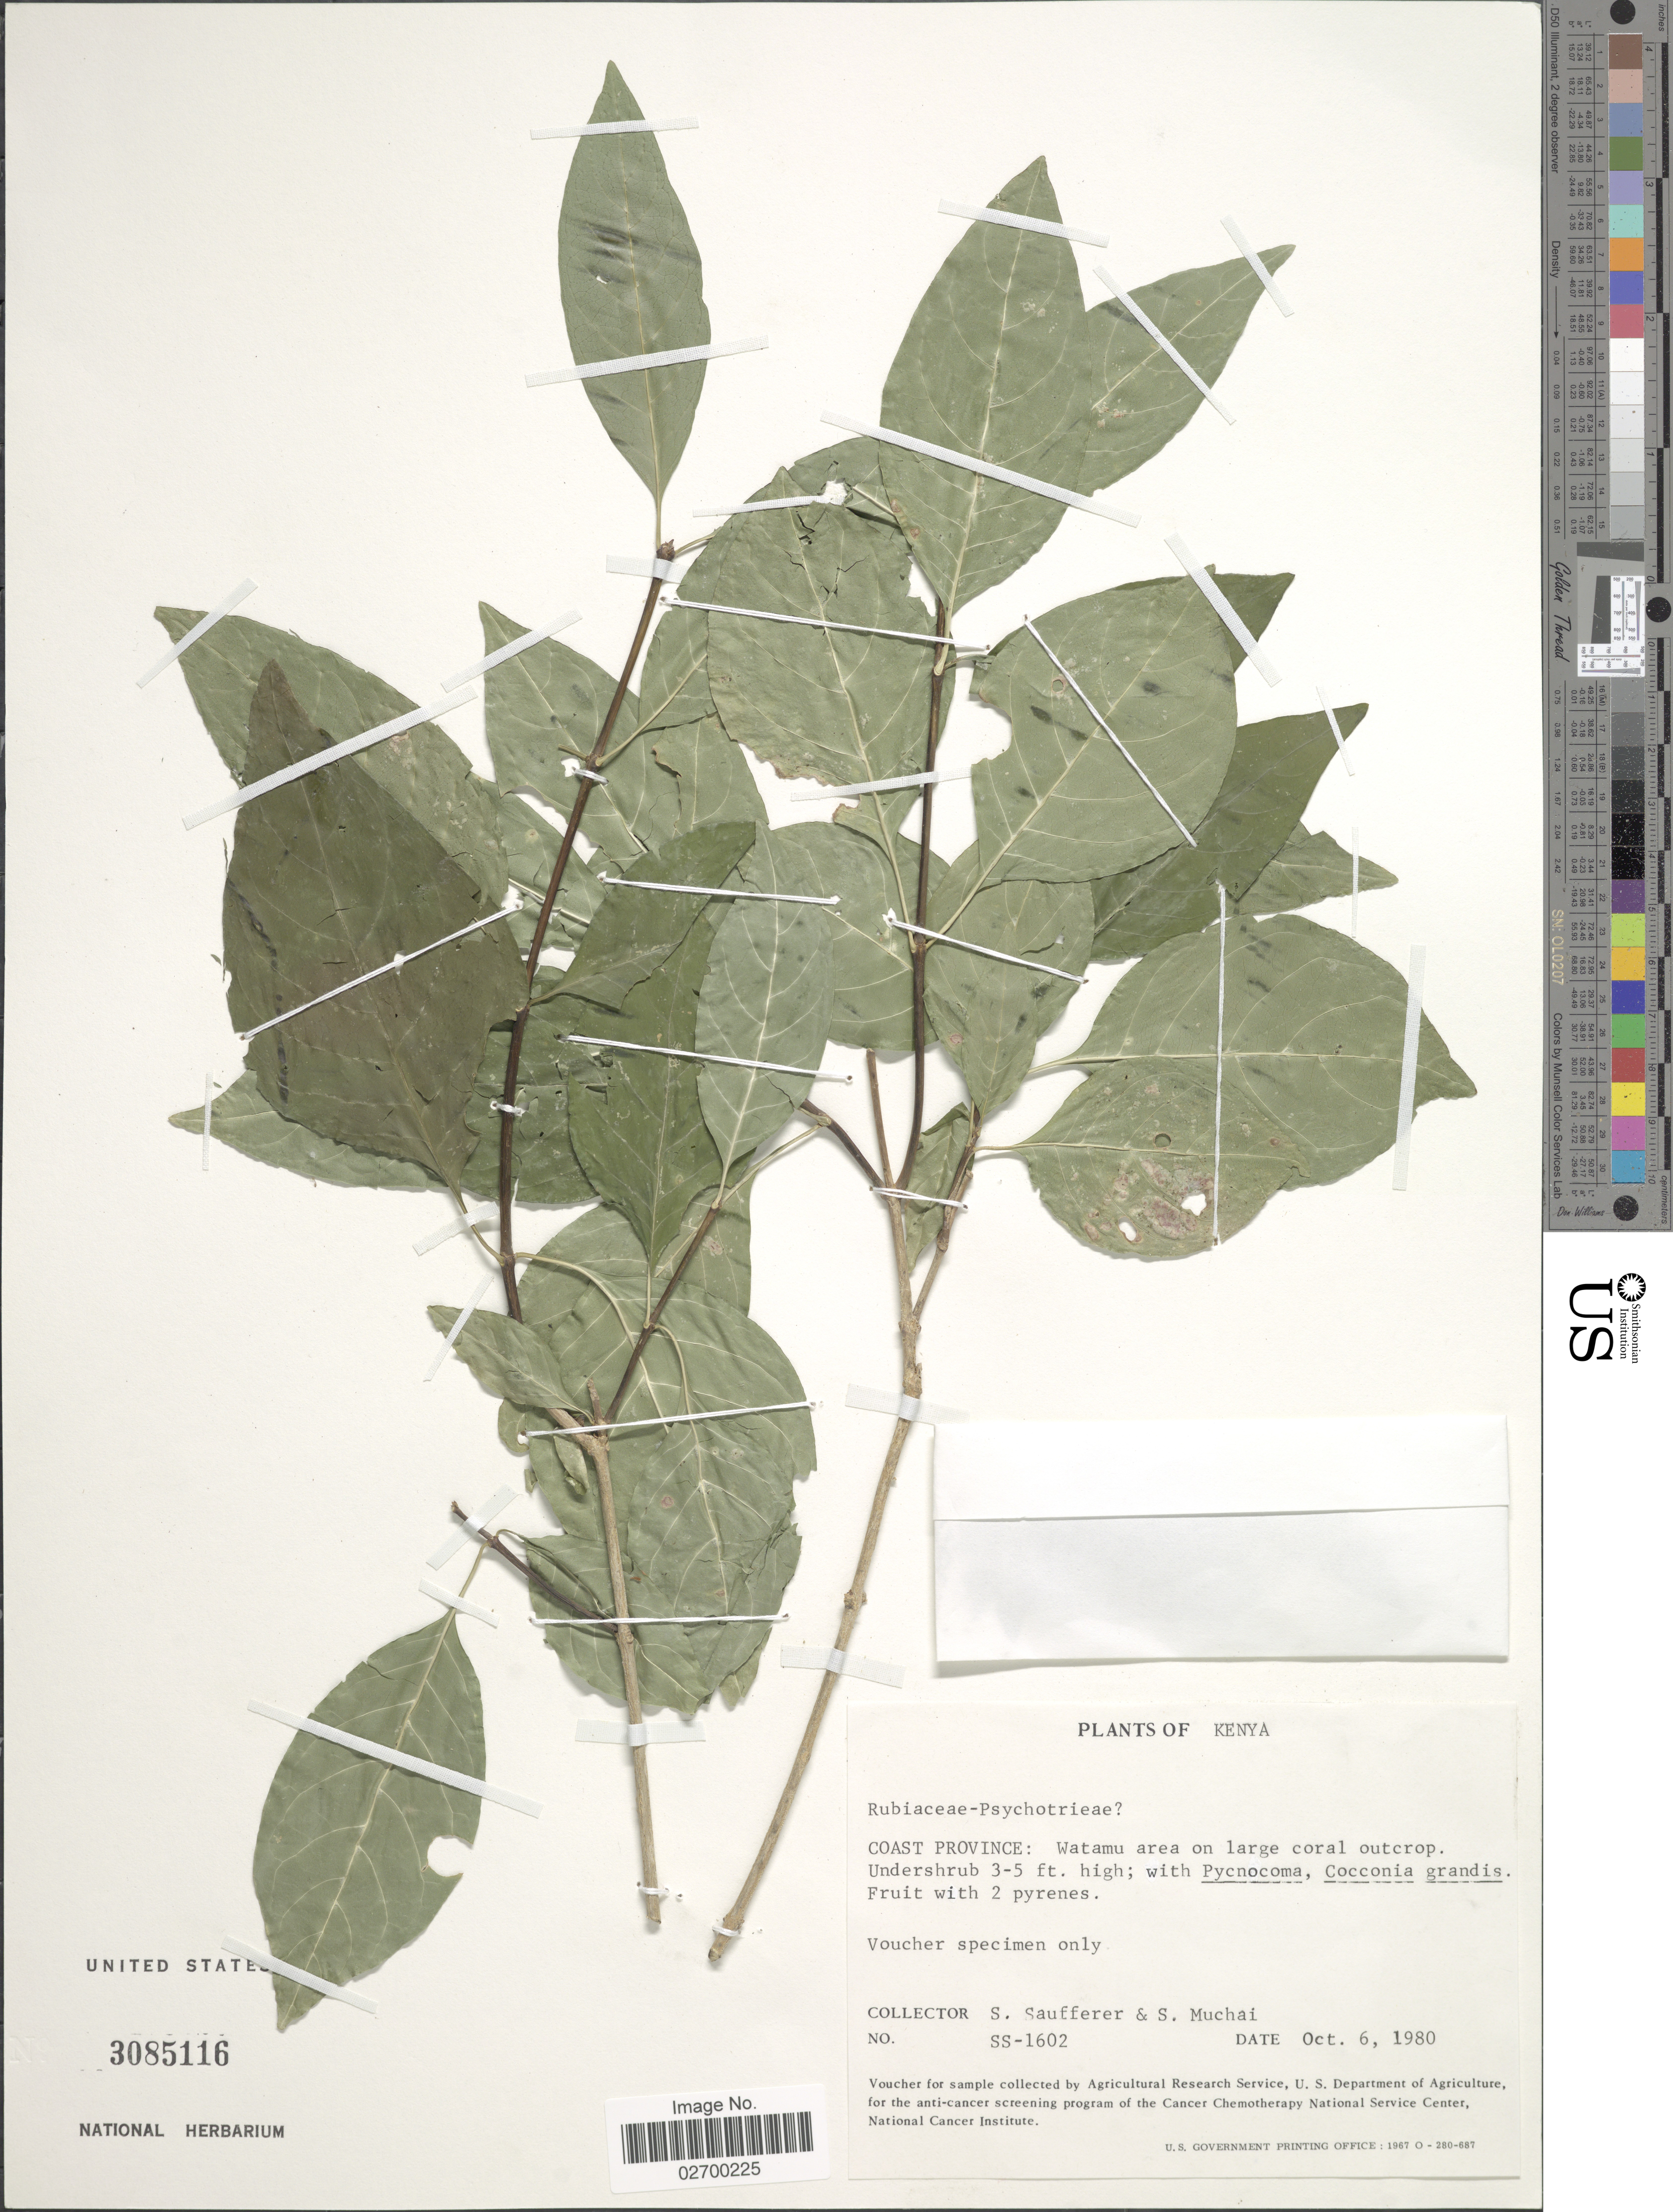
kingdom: Plantae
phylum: Tracheophyta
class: Magnoliopsida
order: Gentianales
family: Rubiaceae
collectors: S. Saufferer & S. Muchai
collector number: SS-1602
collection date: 1980-10-06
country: Kenya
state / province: Kilifi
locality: Watamu Area on large coral outcrop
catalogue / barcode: US 3085116